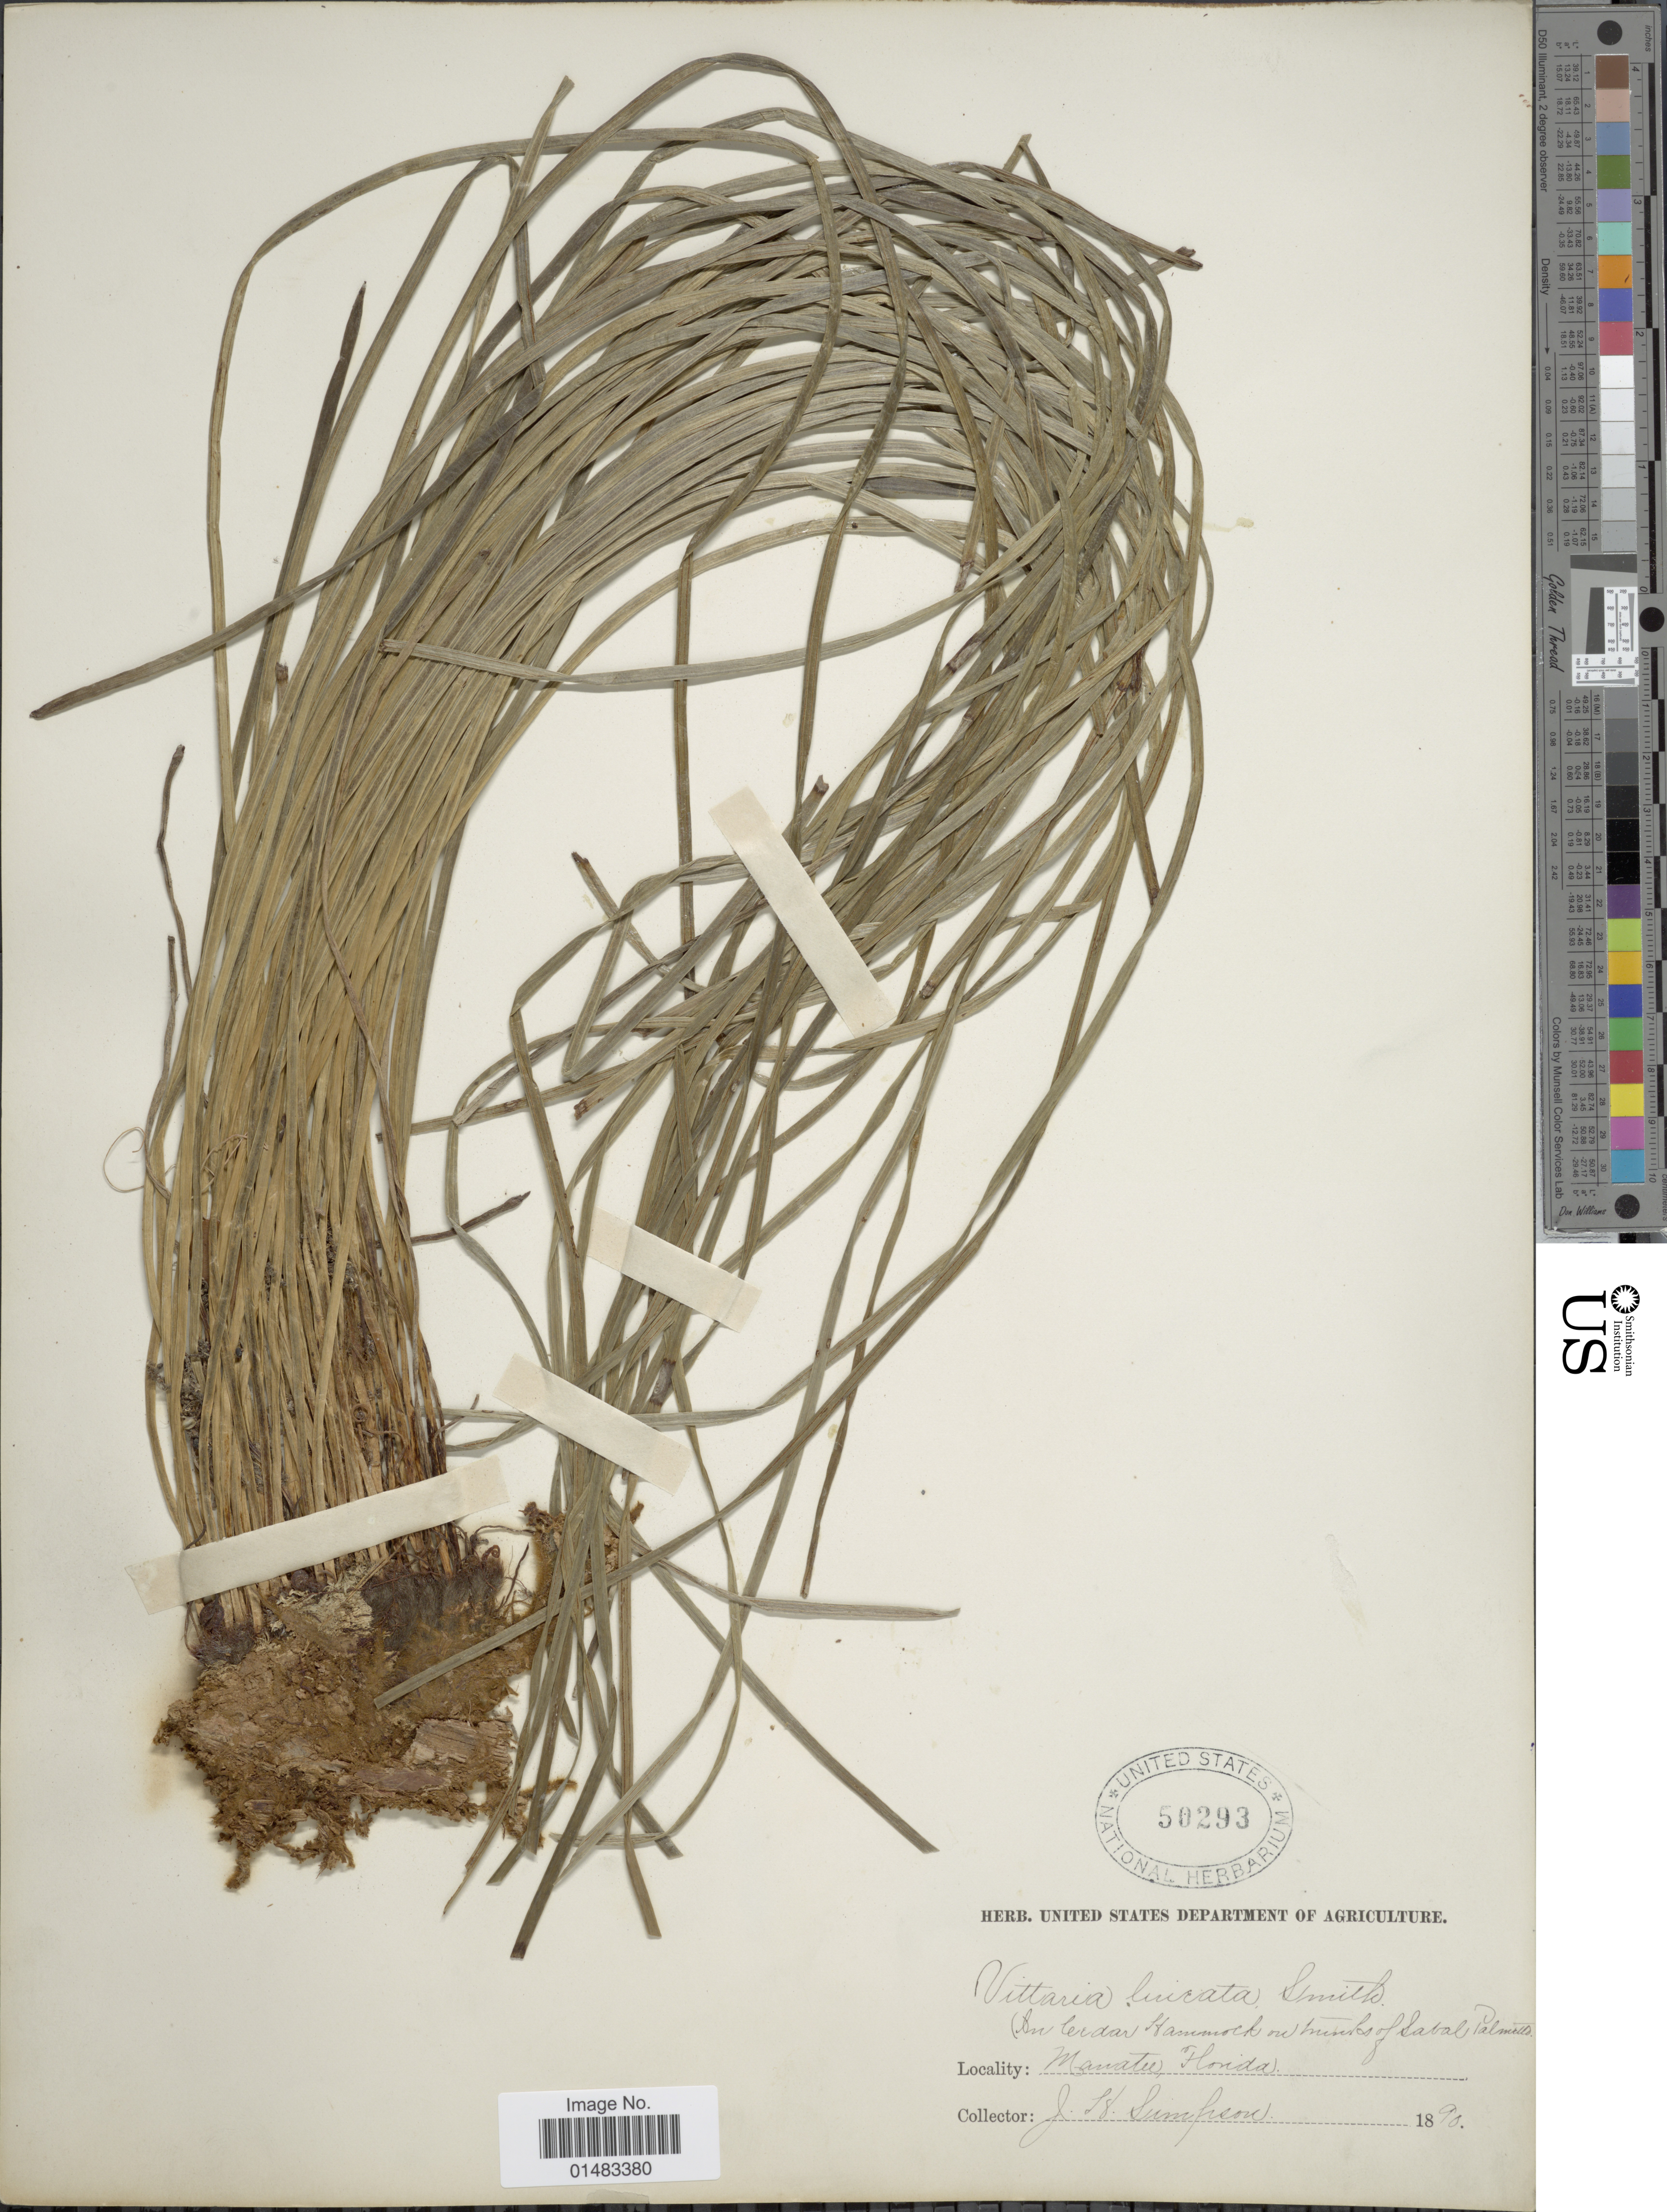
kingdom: Plantae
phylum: Tracheophyta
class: Polypodiopsida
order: Polypodiales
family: Pteridaceae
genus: Vittaria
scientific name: Vittaria lineata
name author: (L.) Sm.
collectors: J. Simpson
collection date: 1890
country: United States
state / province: Florida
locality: Manatee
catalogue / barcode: US 50293